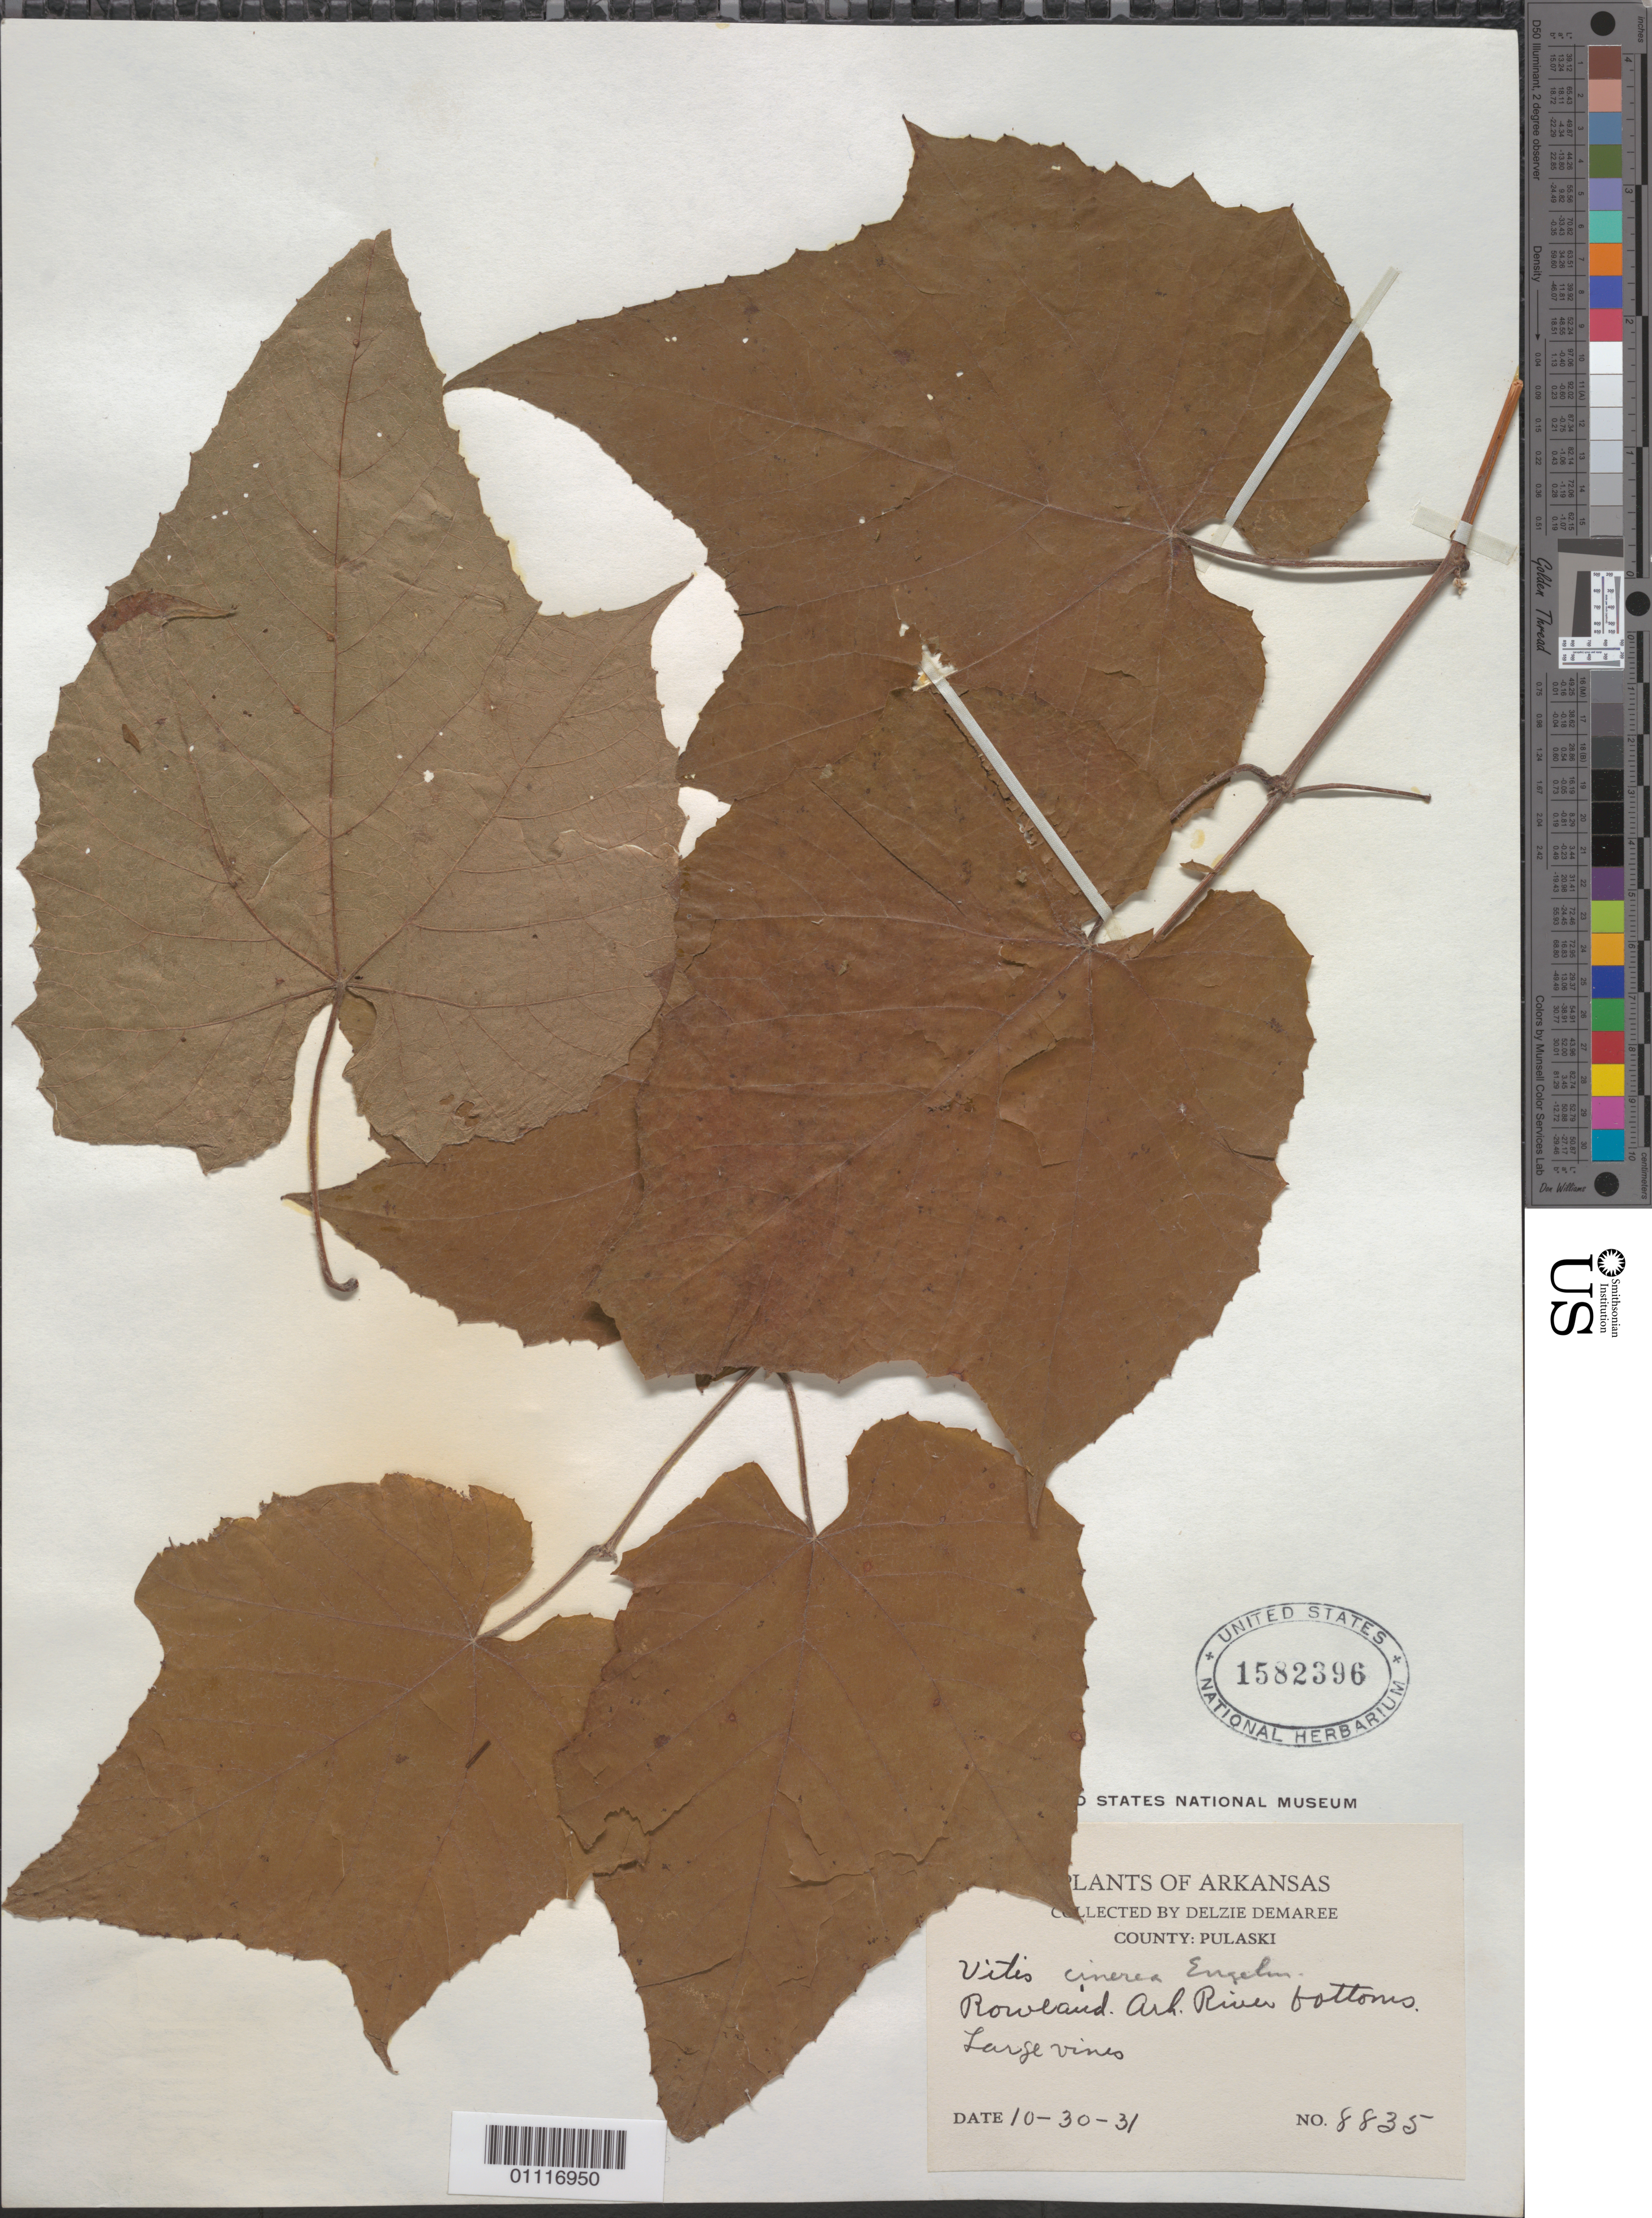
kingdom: Plantae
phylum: Tracheophyta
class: Magnoliopsida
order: Vitales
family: Vitaceae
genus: Vitis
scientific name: Vitis cinerea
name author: (Engelm.) Millardet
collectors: D. Demaree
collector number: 8835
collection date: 1931-10-30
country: United States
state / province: Arkansas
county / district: Pulaski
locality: Rowland Ark. River bottoms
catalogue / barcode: US 1582396